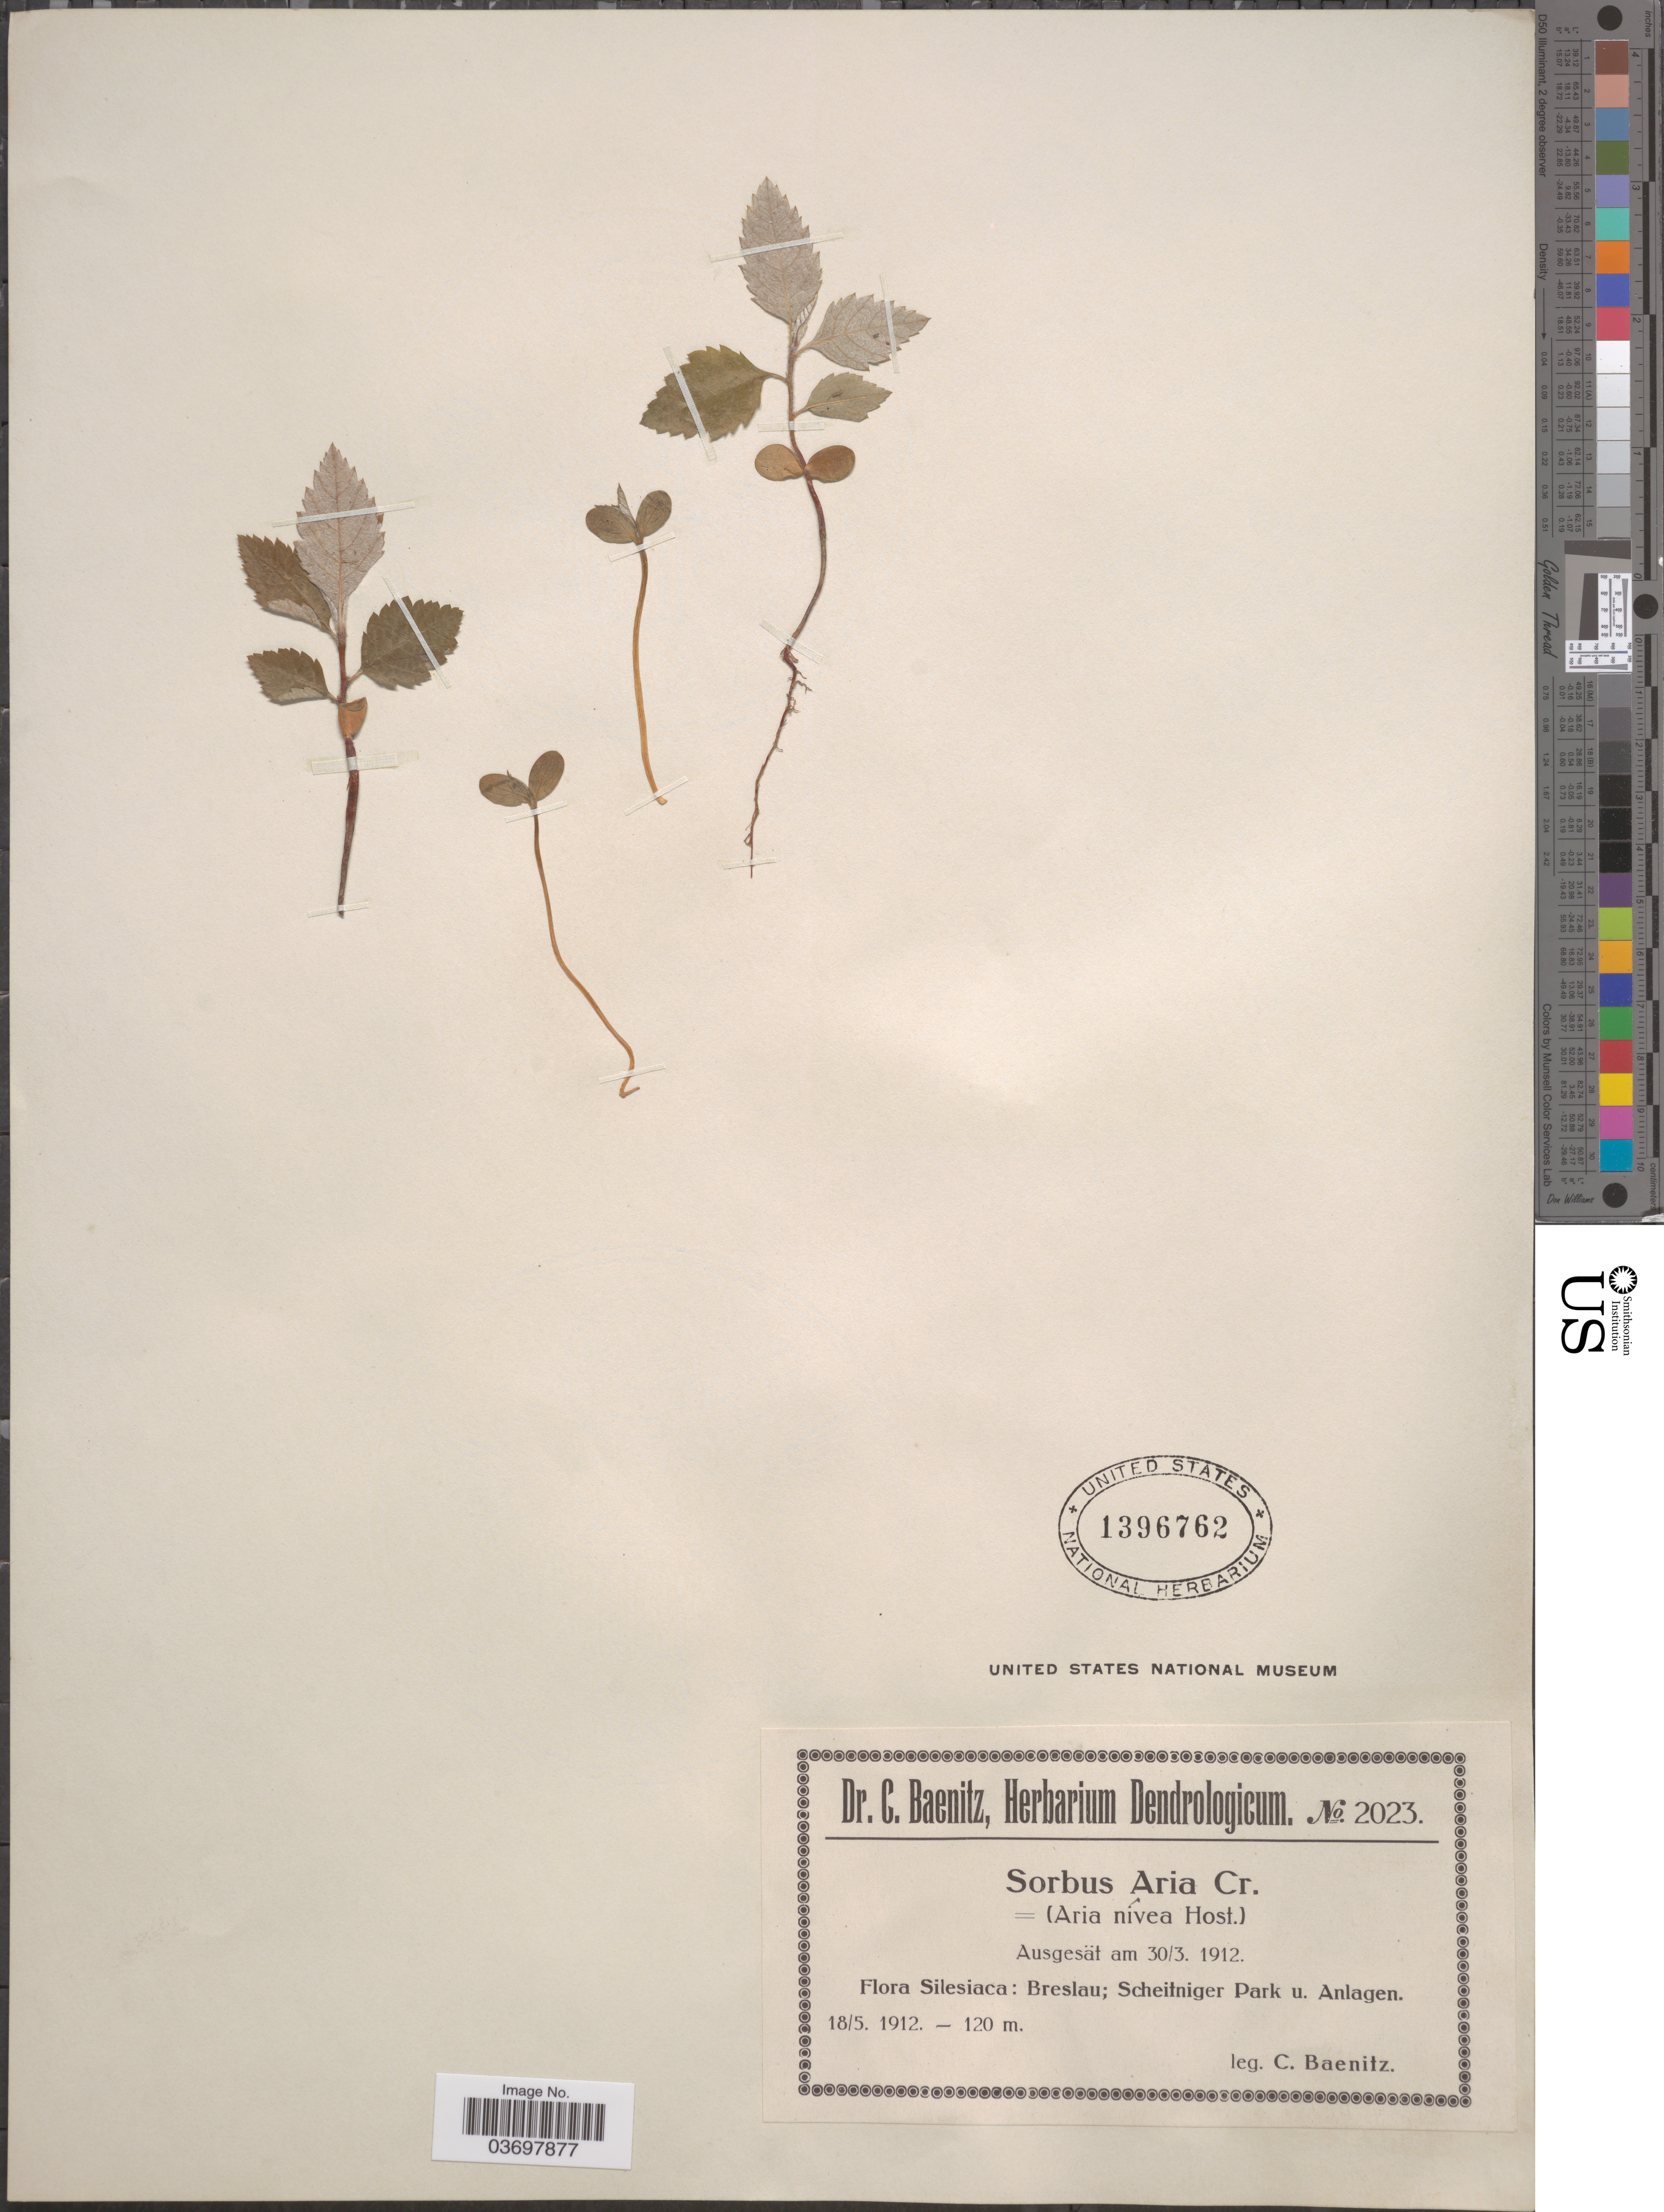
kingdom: Plantae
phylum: Tracheophyta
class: Magnoliopsida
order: Rosales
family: Rosaceae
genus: Sorbus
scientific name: Sorbus aria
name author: (L.) Crantz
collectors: C. G. Baenitz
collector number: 2023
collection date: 1912-05-18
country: Poland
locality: Silesiaca: Breslau; Scheitniger Park u. Anlagen.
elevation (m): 120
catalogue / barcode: US 1396762